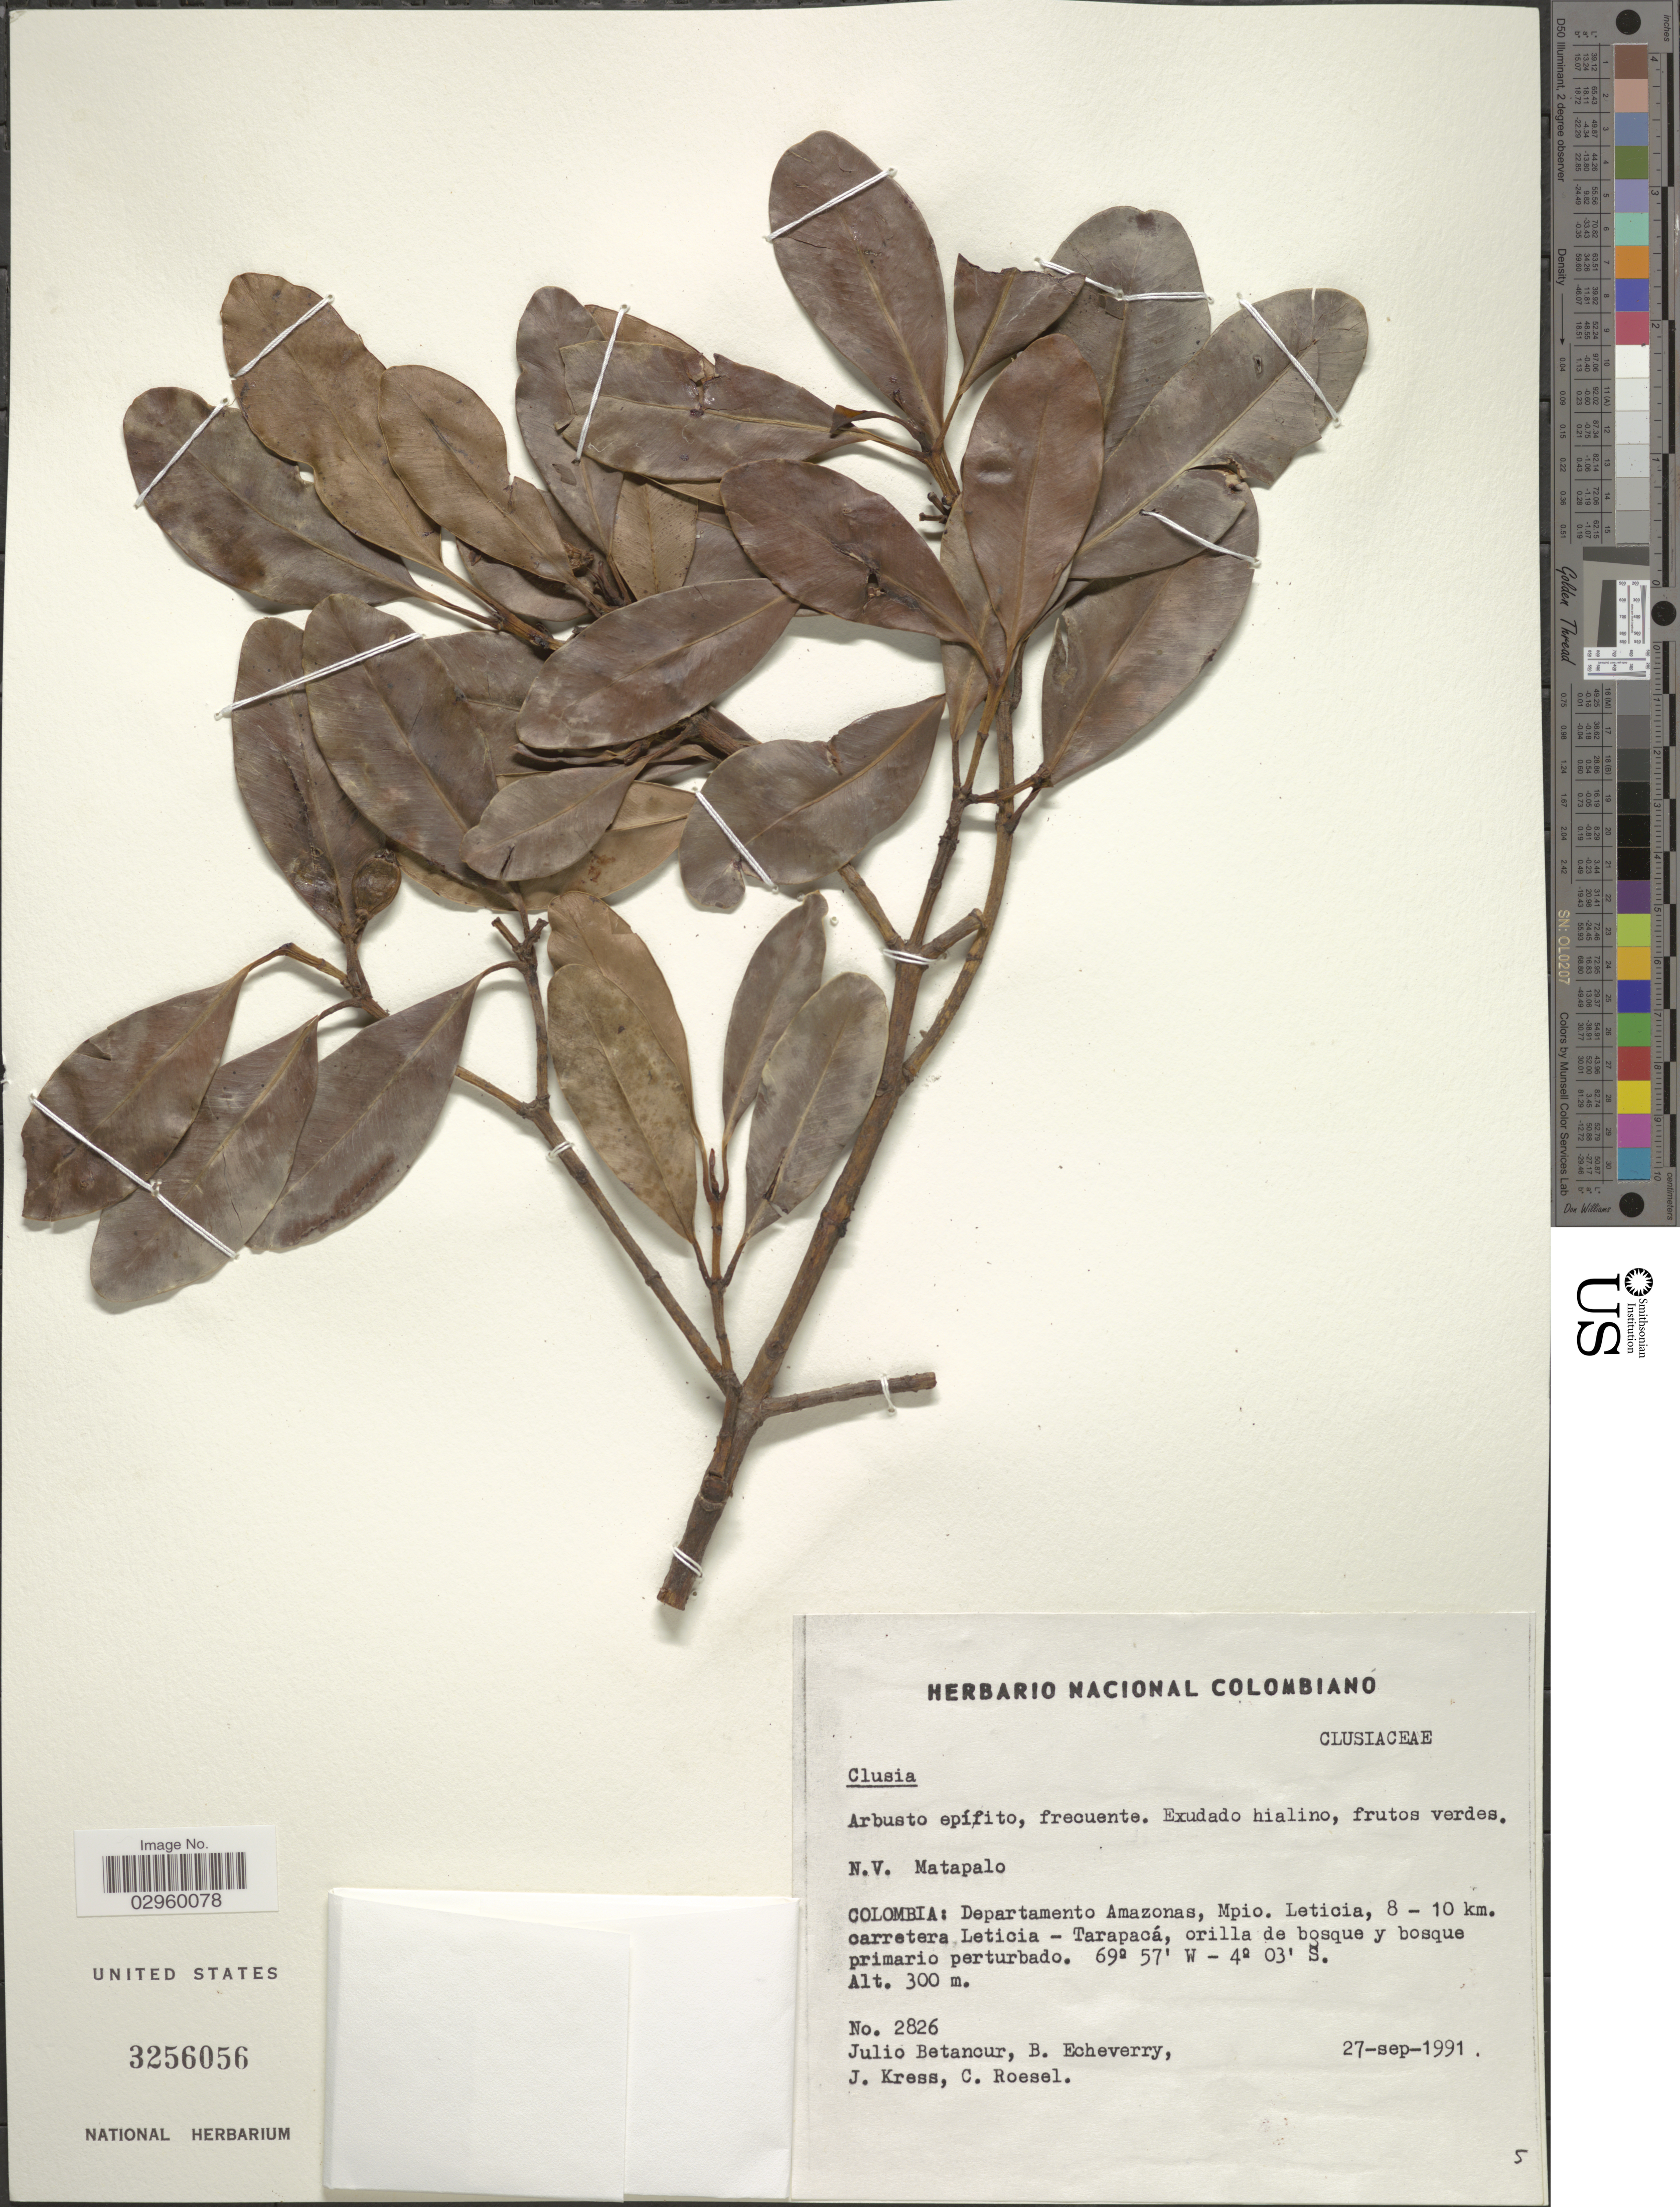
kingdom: Plantae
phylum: Tracheophyta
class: Magnoliopsida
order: Malpighiales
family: Clusiaceae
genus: Clusia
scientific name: Clusia sp.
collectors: J. Betancur, B. Echeverry, J. Kress & C. S. Roesel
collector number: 2826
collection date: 1991-09-27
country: Colombia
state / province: Amazônas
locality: Departamento Amazonas, Mpio. Leticiam 8 - 10 km. carretera Leticia - Tarapacá.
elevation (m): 300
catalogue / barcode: US 3256056